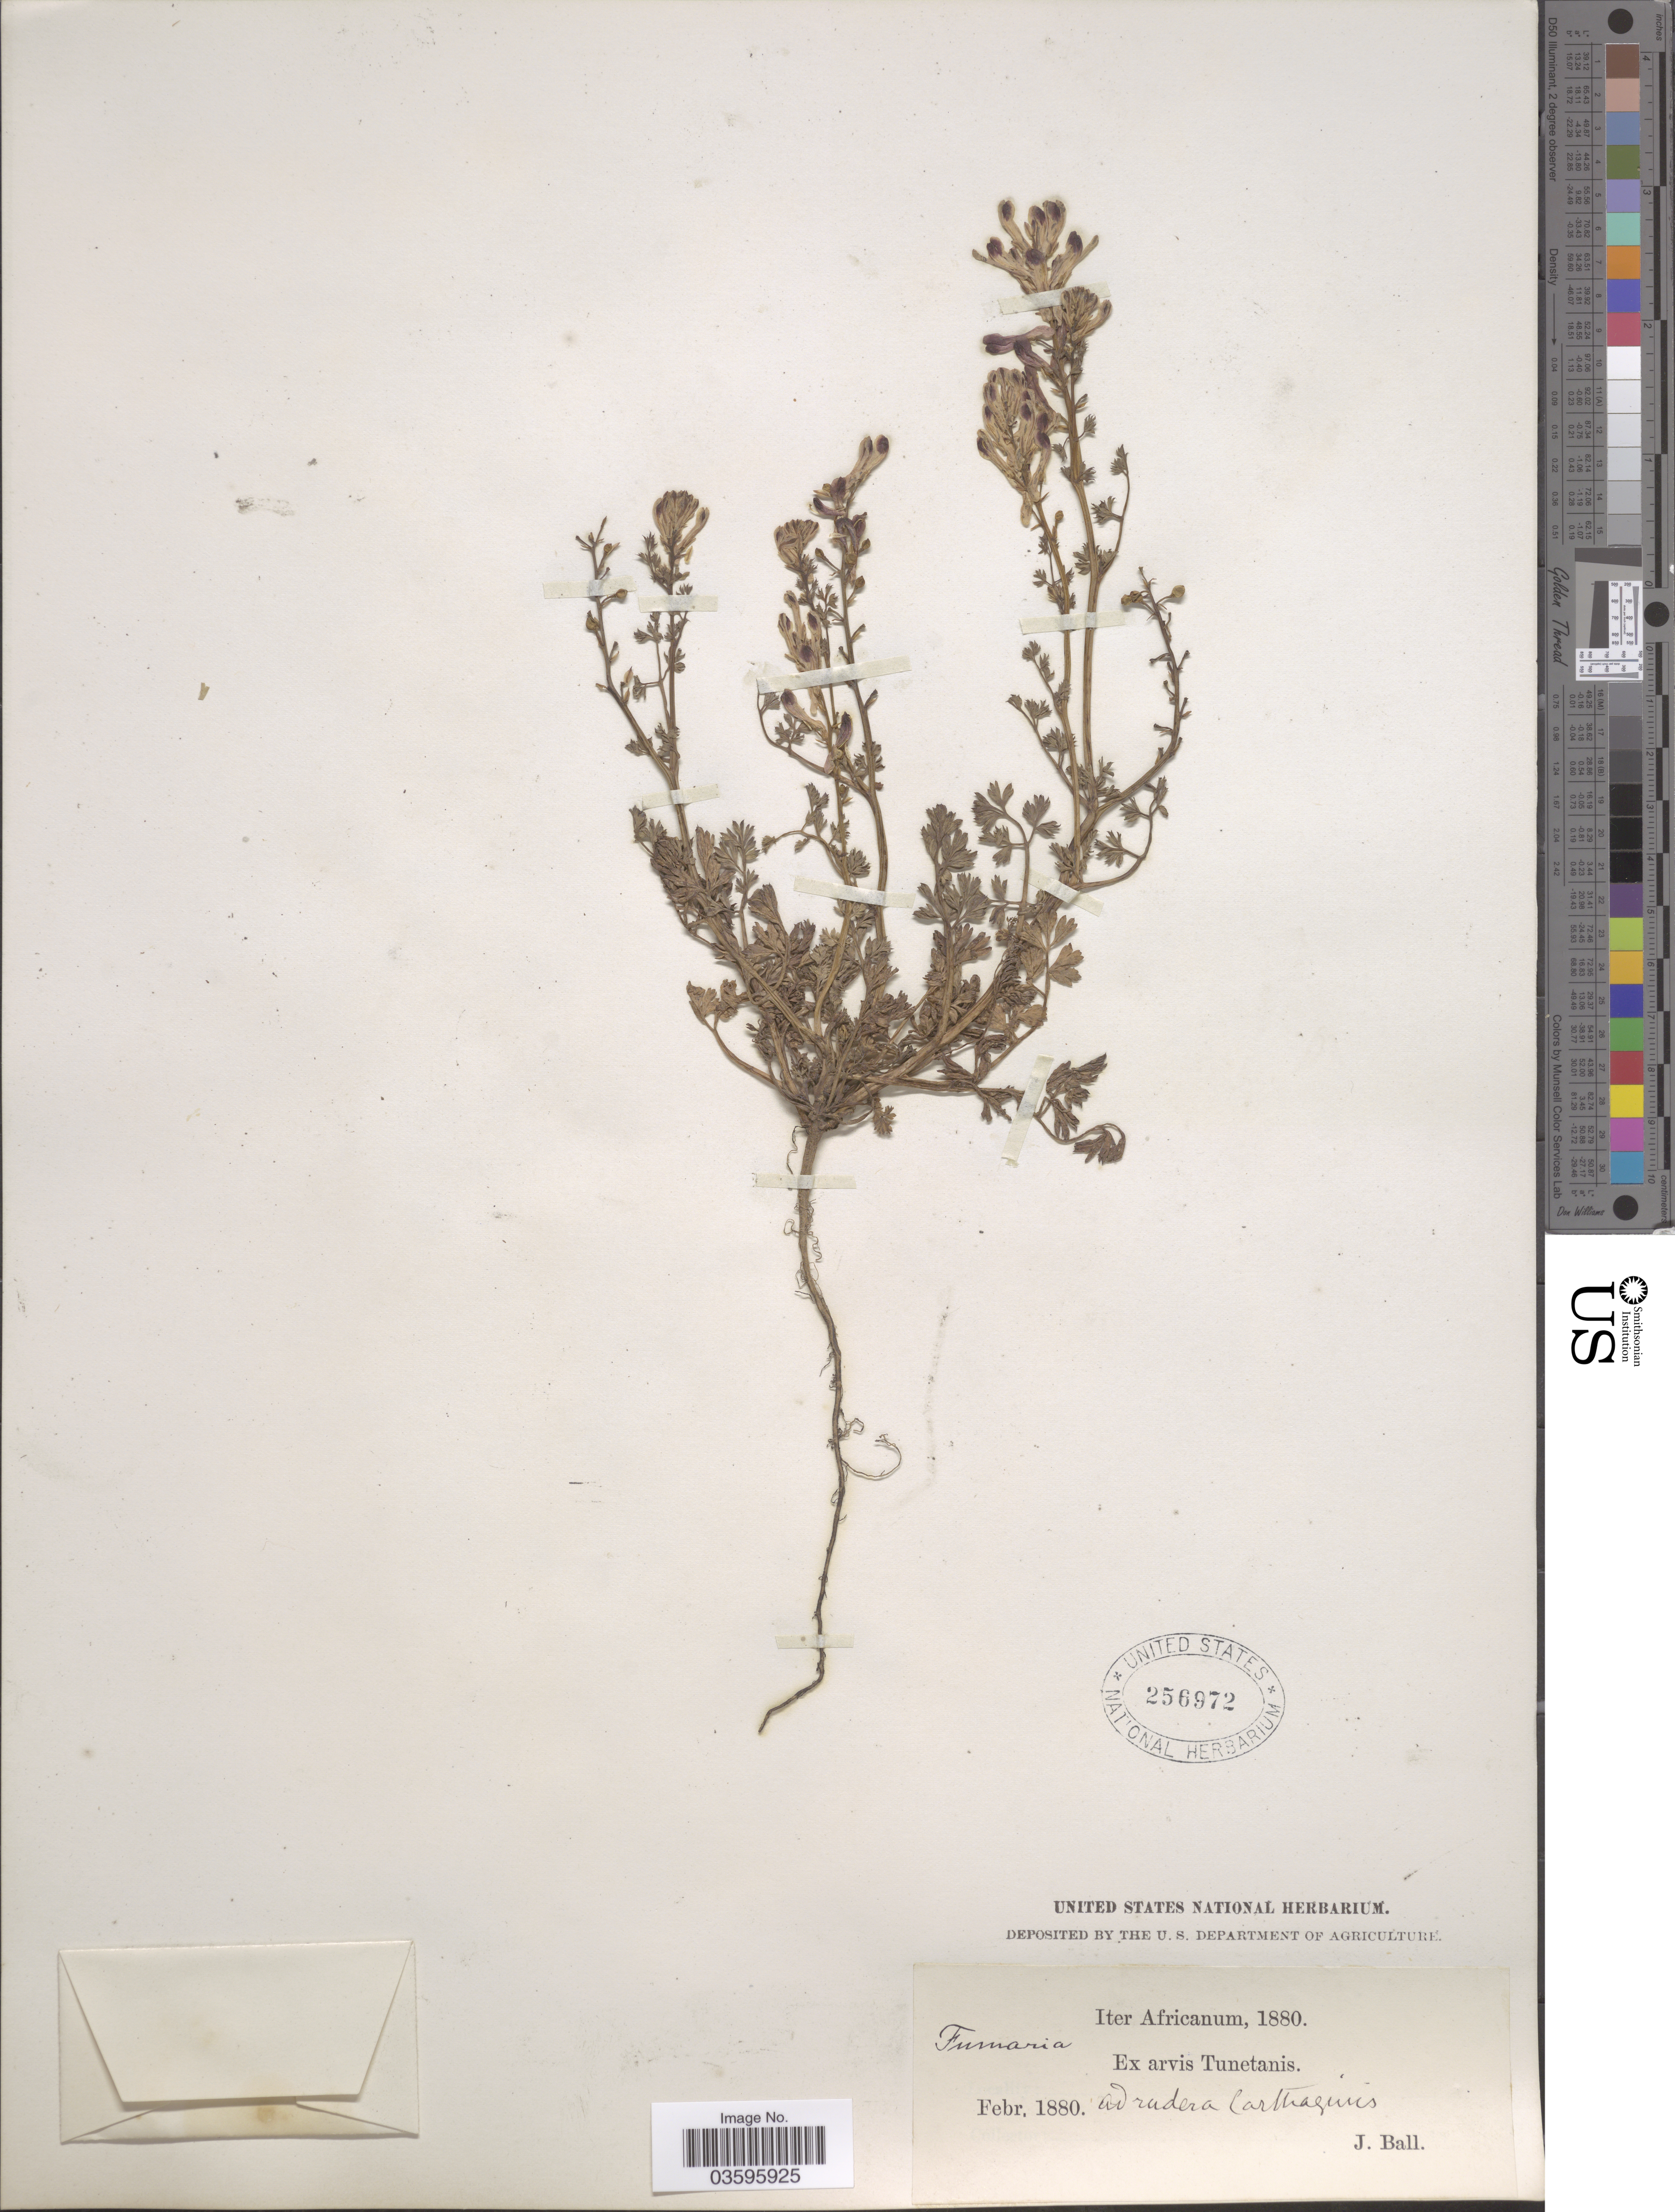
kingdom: Plantae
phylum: Tracheophyta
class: Magnoliopsida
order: Ranunculales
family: Papaveraceae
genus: Fumaria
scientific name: Fumaria sp.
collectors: J. Ball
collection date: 1880-02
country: Tunisia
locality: Iter Africanum. Ex arvis Tunetanis. Ad rudera Carthaginis.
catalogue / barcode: US 256972